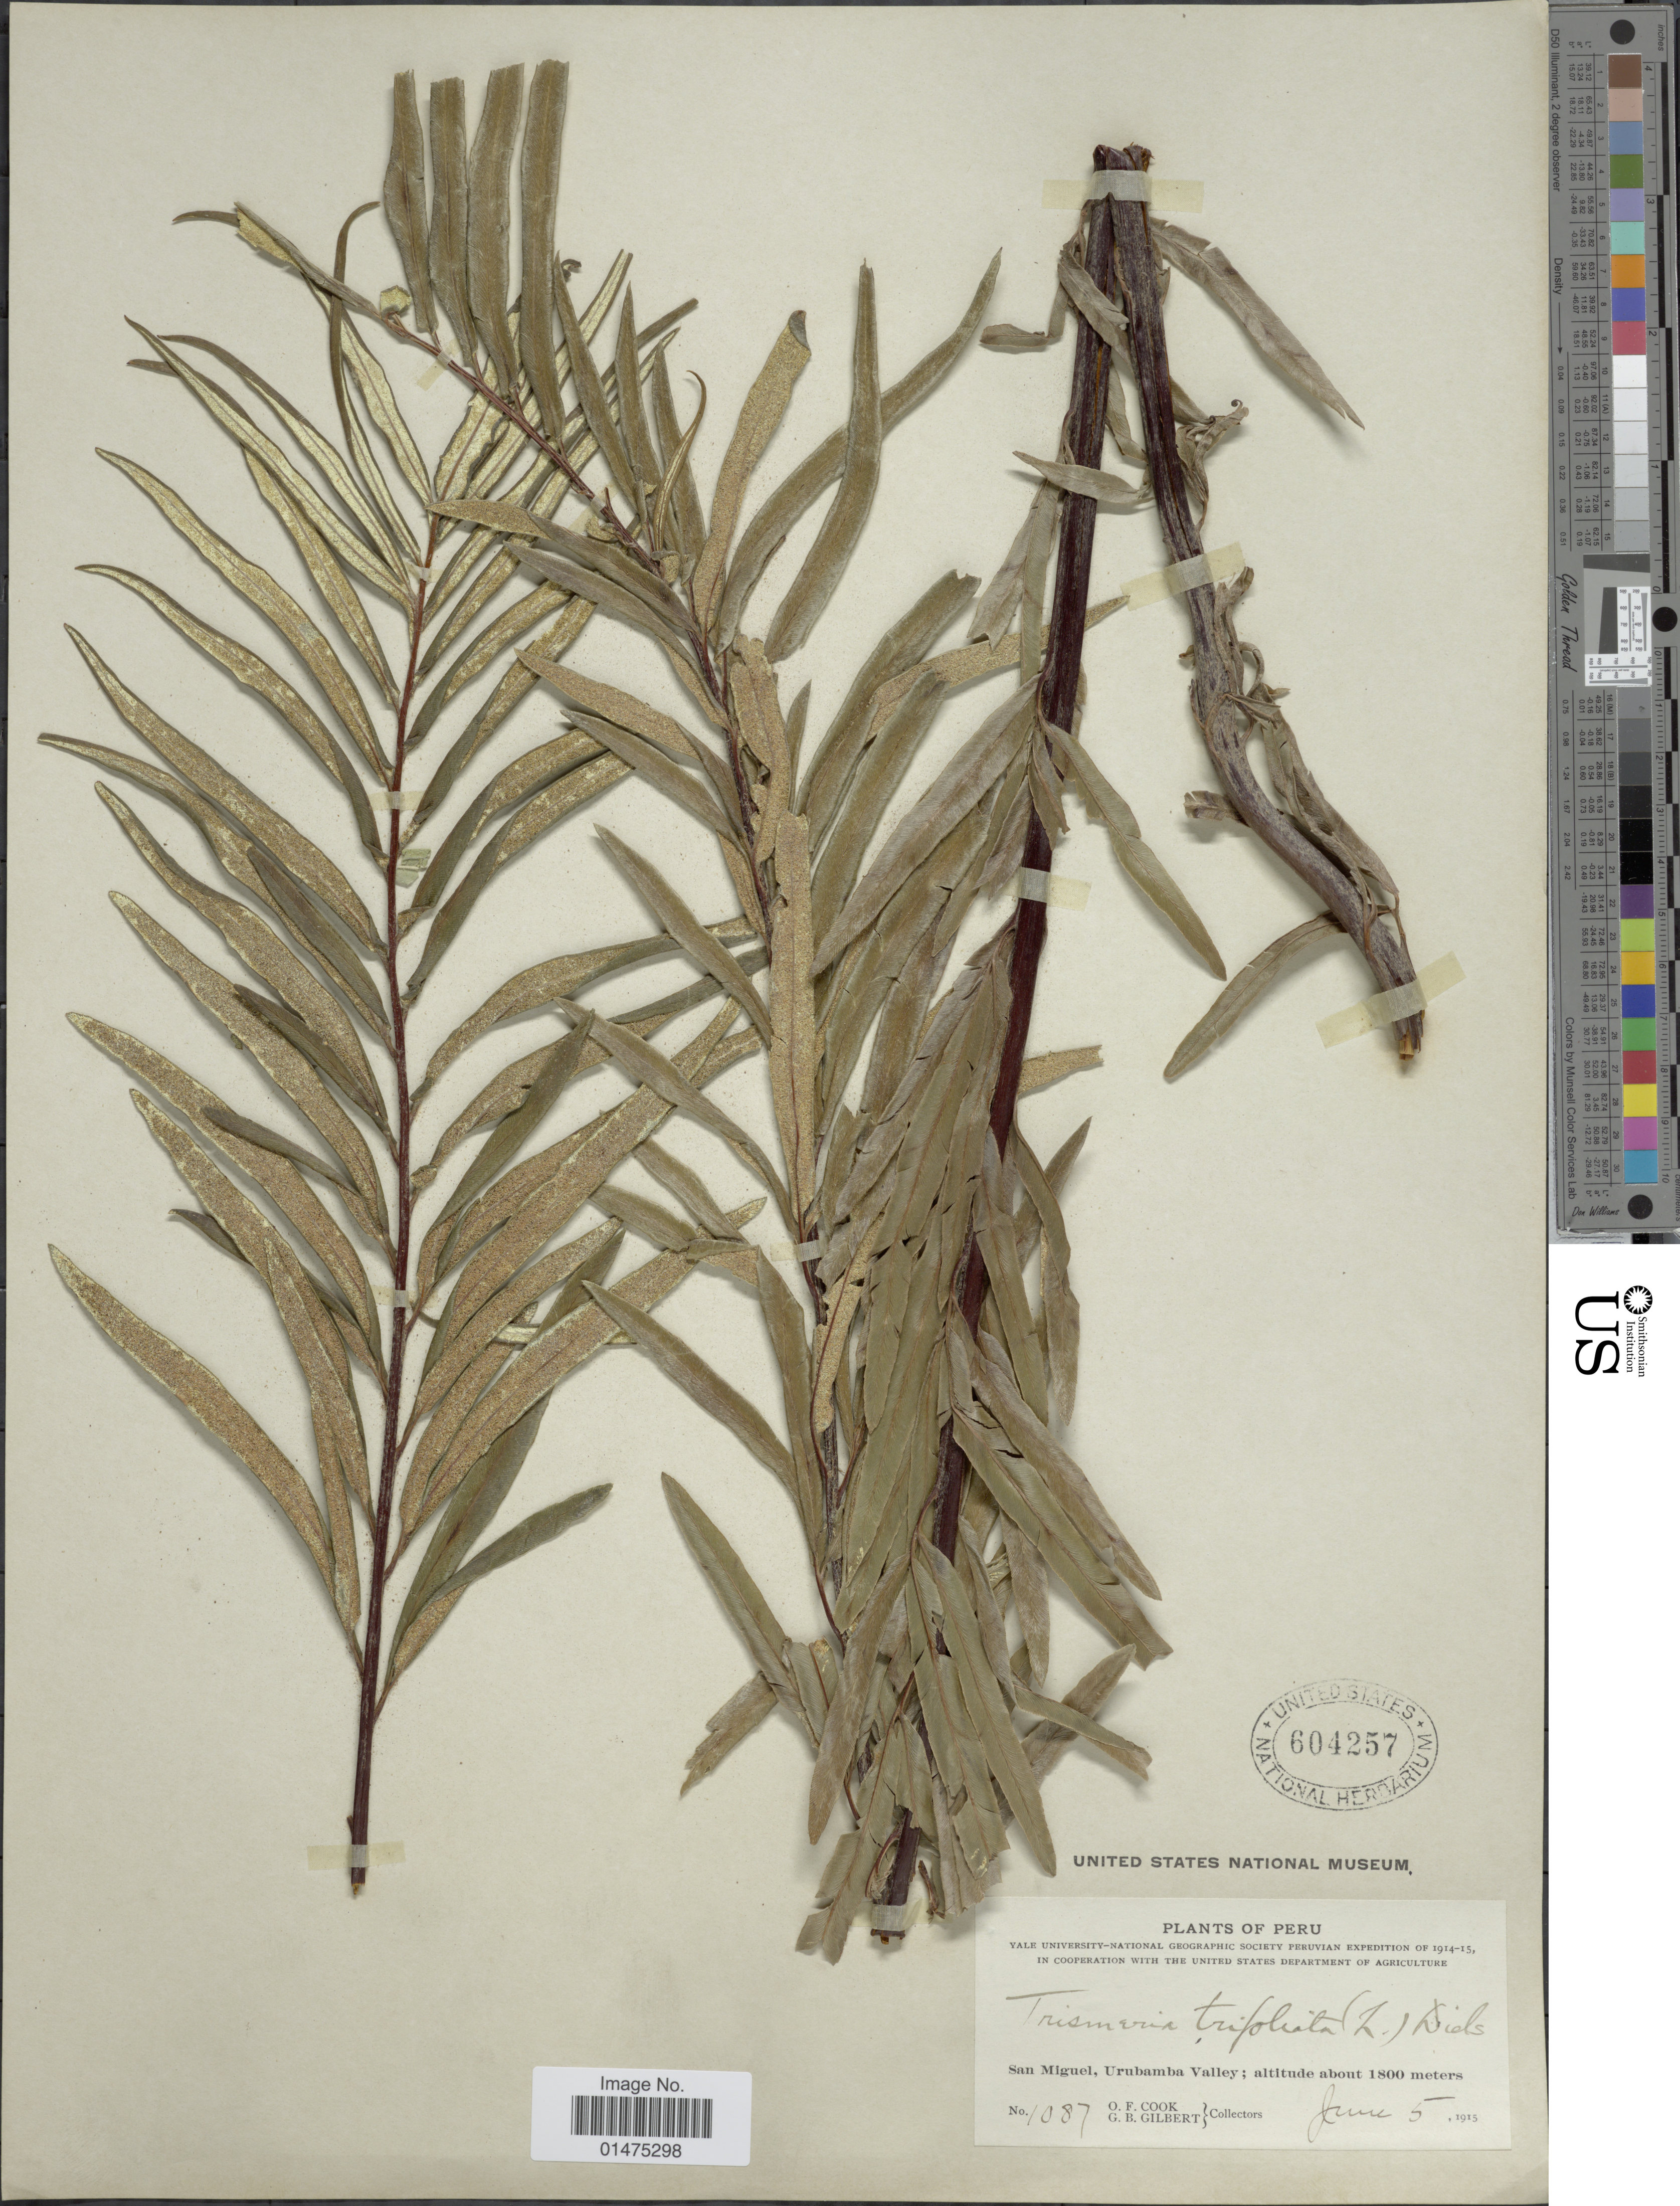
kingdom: Plantae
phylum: Tracheophyta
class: Polypodiopsida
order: Polypodiales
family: Pteridaceae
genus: Pityrogramma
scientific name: Pityrogramma trifoliata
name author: (L.) R.M. Tryon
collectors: O. F. Cook & G. B. Gilbert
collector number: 1087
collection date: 1915-06-05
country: Peru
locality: San Miguel, Urubamba Valley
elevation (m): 1800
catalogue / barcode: US 604257